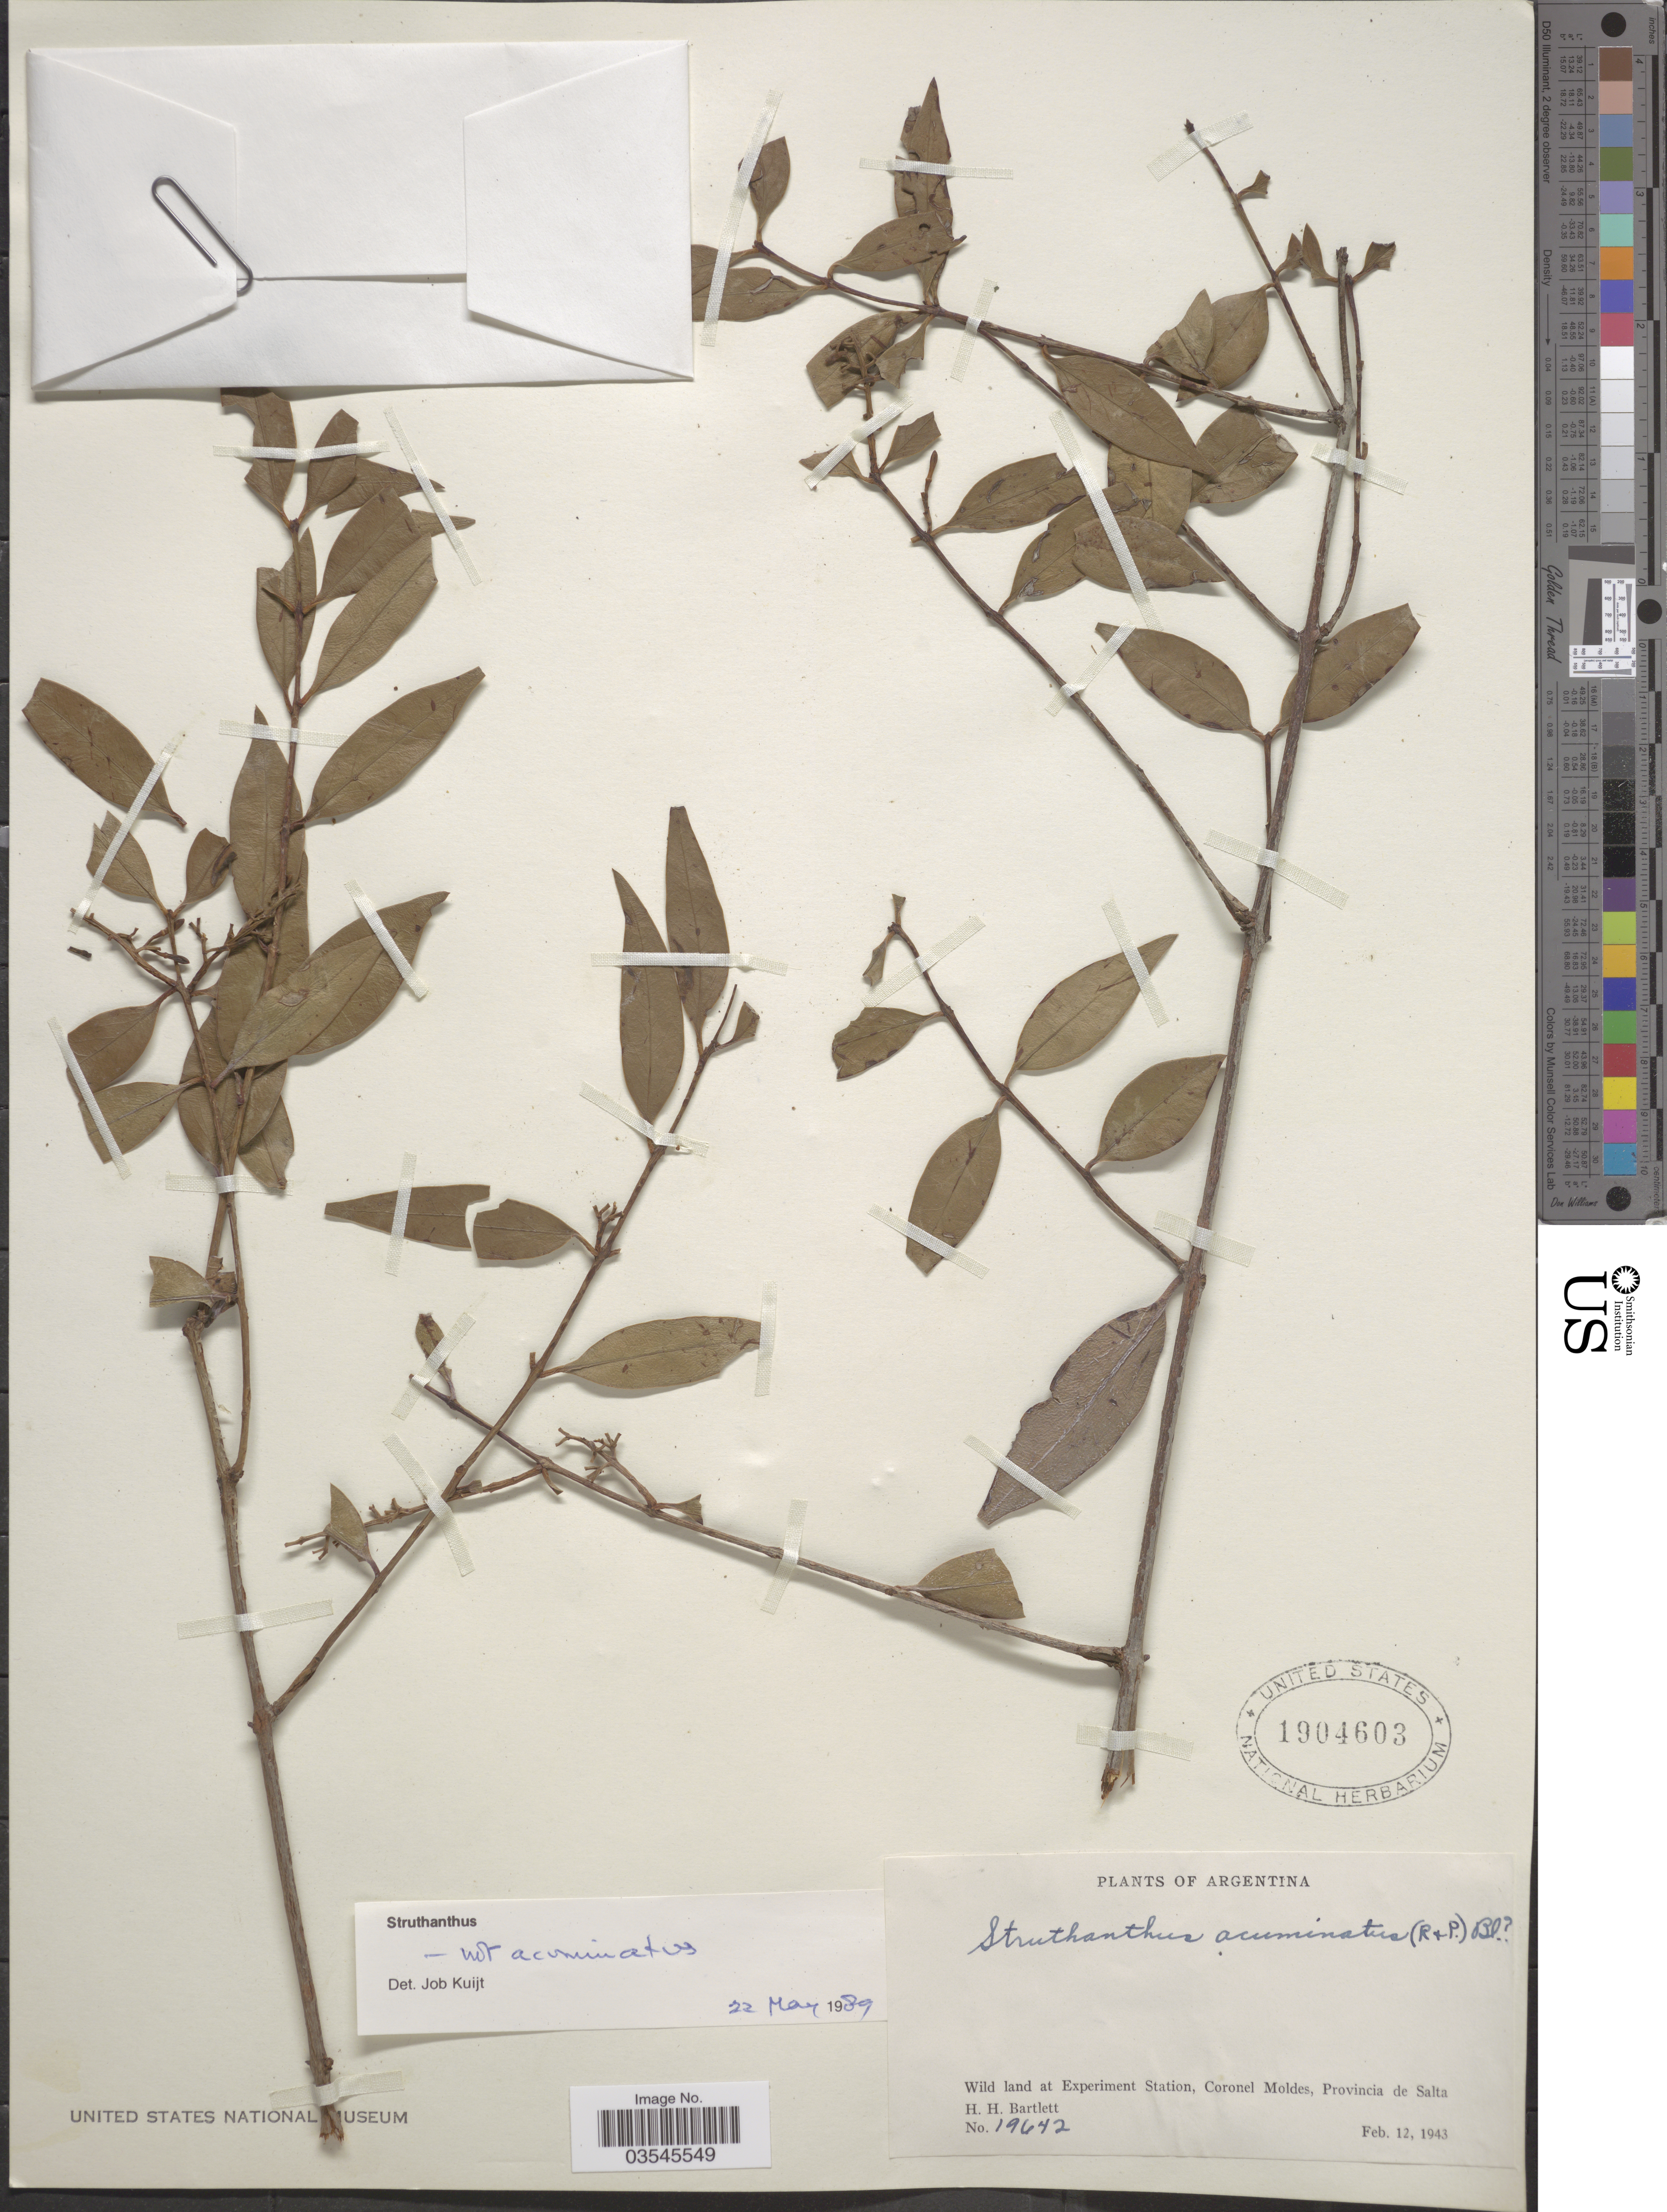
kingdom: Plantae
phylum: Tracheophyta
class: Magnoliopsida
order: Santalales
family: Loranthaceae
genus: Struthanthus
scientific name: Struthanthus sp.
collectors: H. H. Bartlett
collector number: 19642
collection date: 1943-02-12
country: Argentina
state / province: Salta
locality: Wild land at Experiment Station, Coronel Moldes.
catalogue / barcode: US 1904603